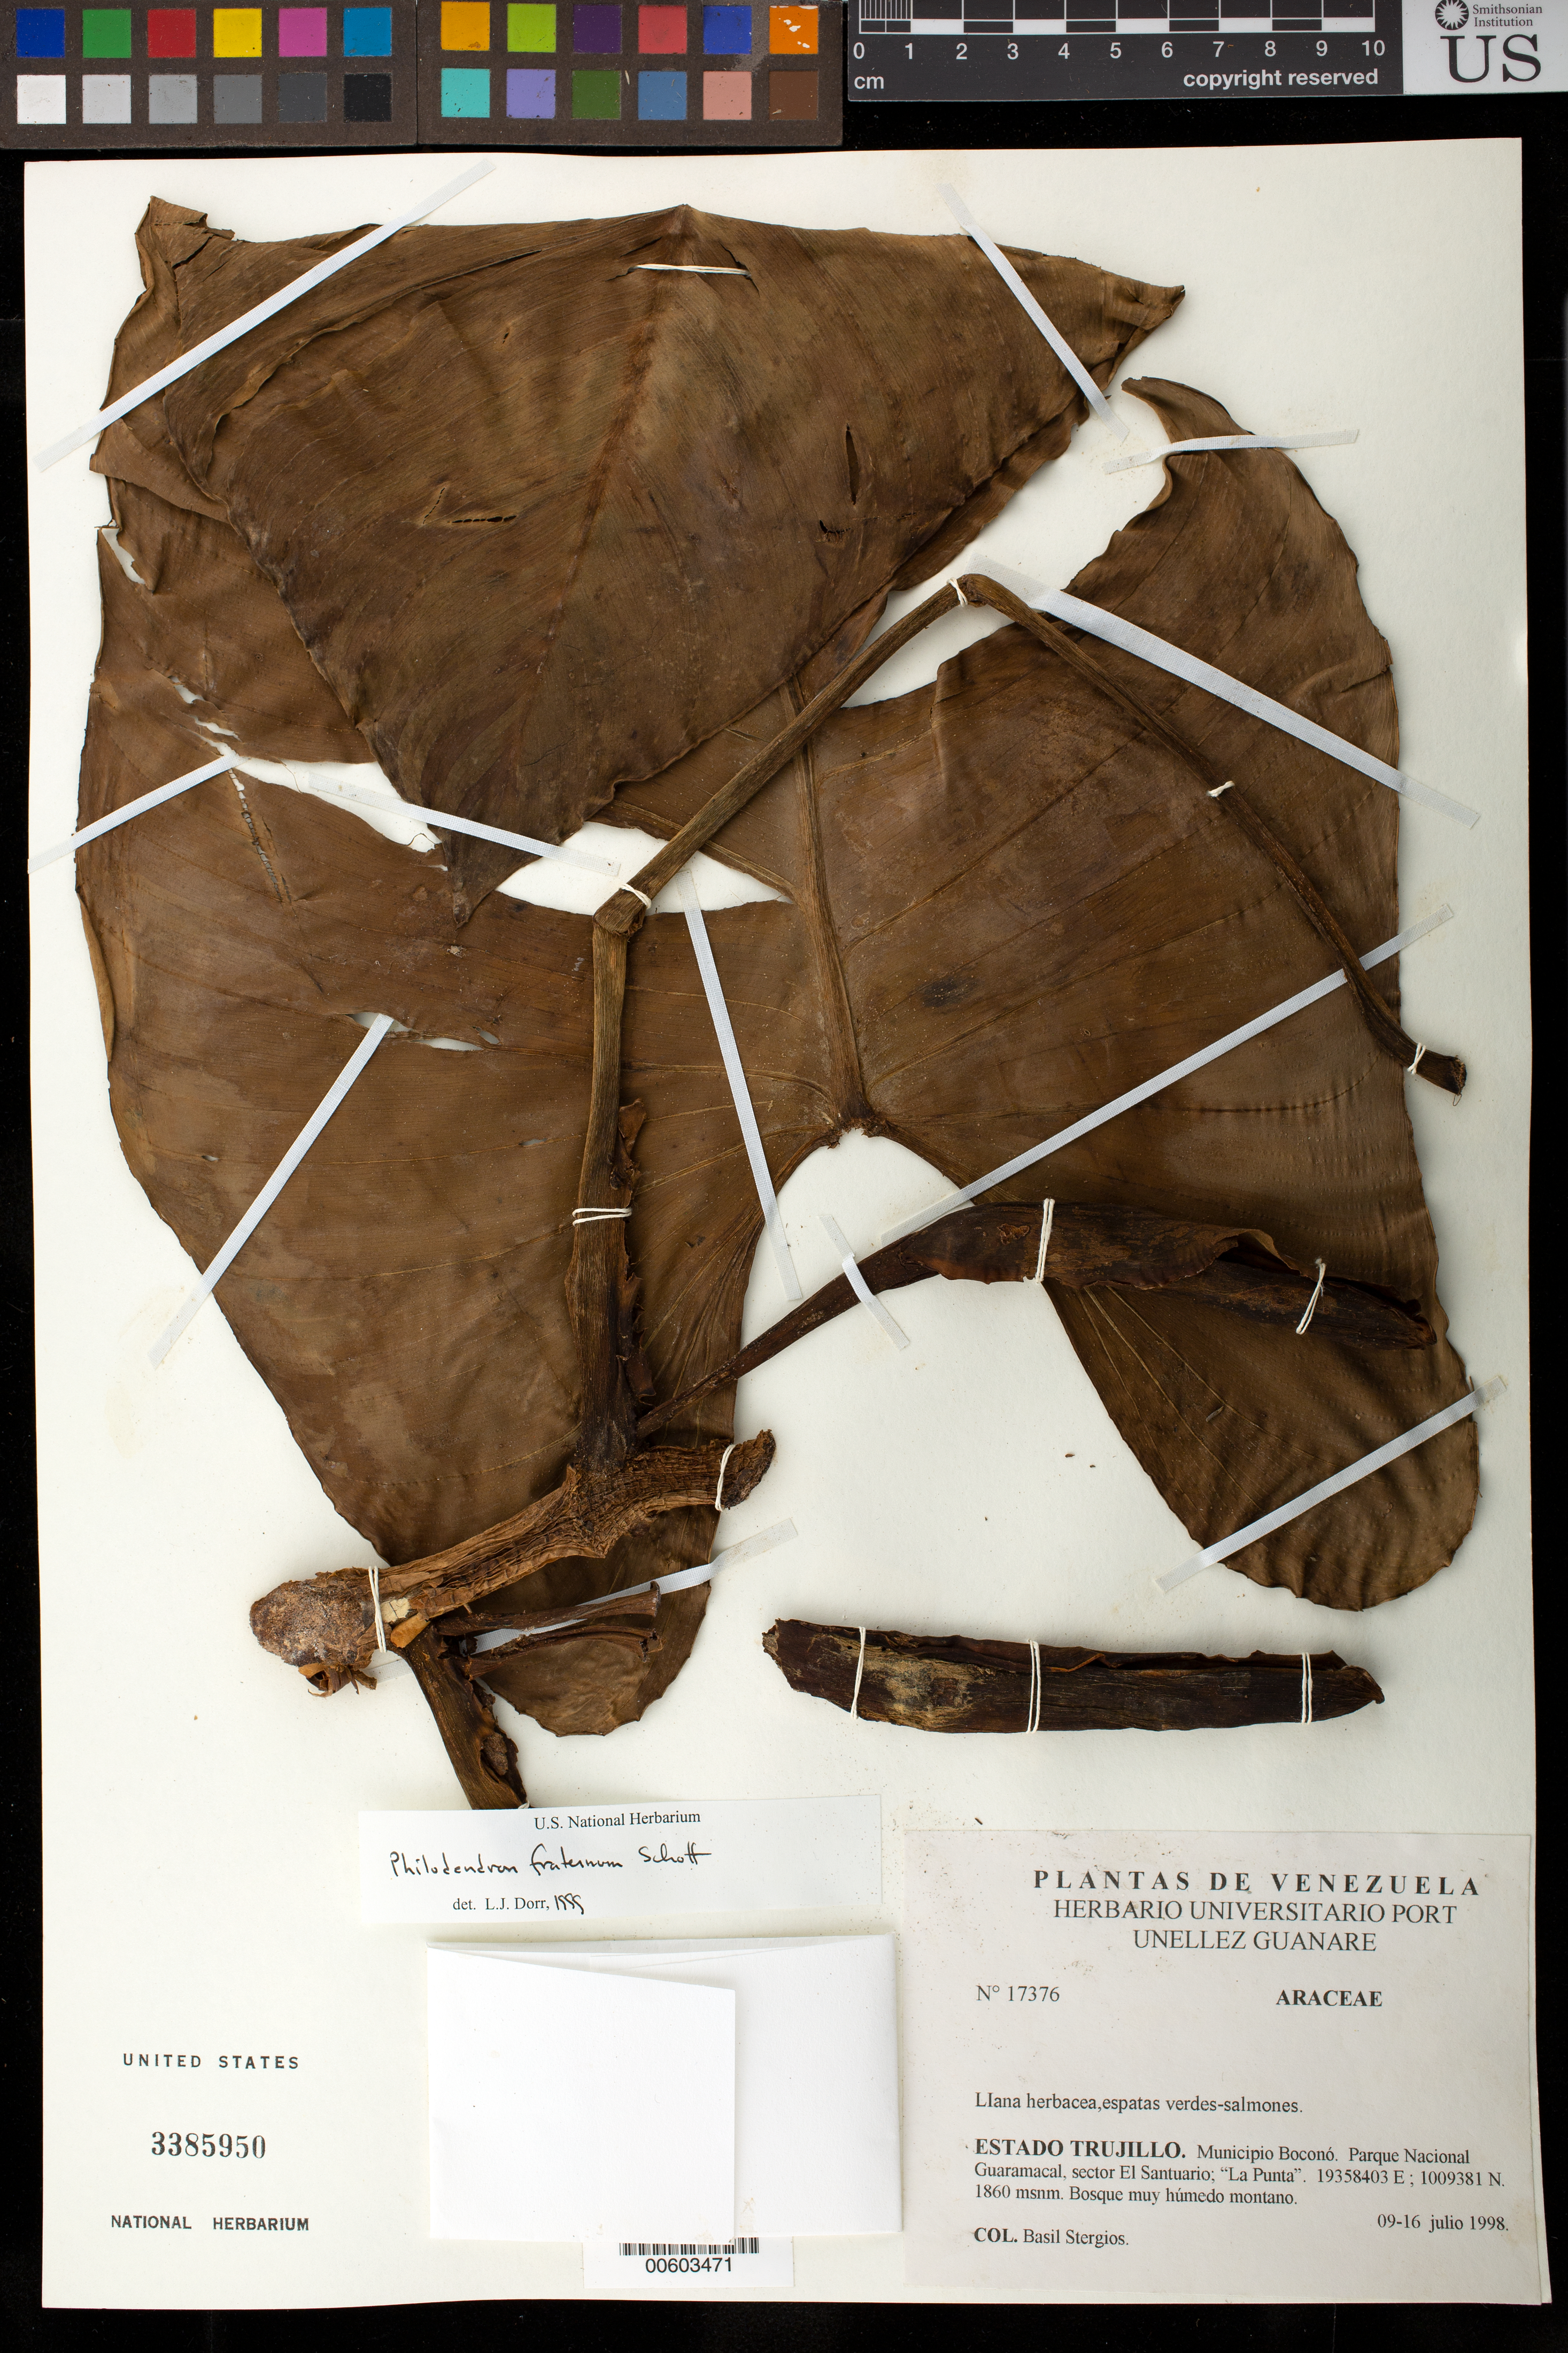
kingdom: Plantae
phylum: Tracheophyta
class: Liliopsida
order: Alismatales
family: Araceae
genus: Philodendron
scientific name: Philodendron fraternum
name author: Schott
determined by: Dorr, L. J., (BOT), Smithsonian Institution - National Museum of Natural History (UNITED STATES)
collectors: B. G. Stergios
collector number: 17376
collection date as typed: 09 Jul 1998 to 16 Jul 1998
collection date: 1998-07-09/1998-07-16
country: Venezuela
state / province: Trujillo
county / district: Boconó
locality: Parque Nacional Guaramacal, Sector El Santuario, La Punta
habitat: Bosque muy húmedo montano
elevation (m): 1860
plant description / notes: MO, PORT, US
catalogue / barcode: US 3385950